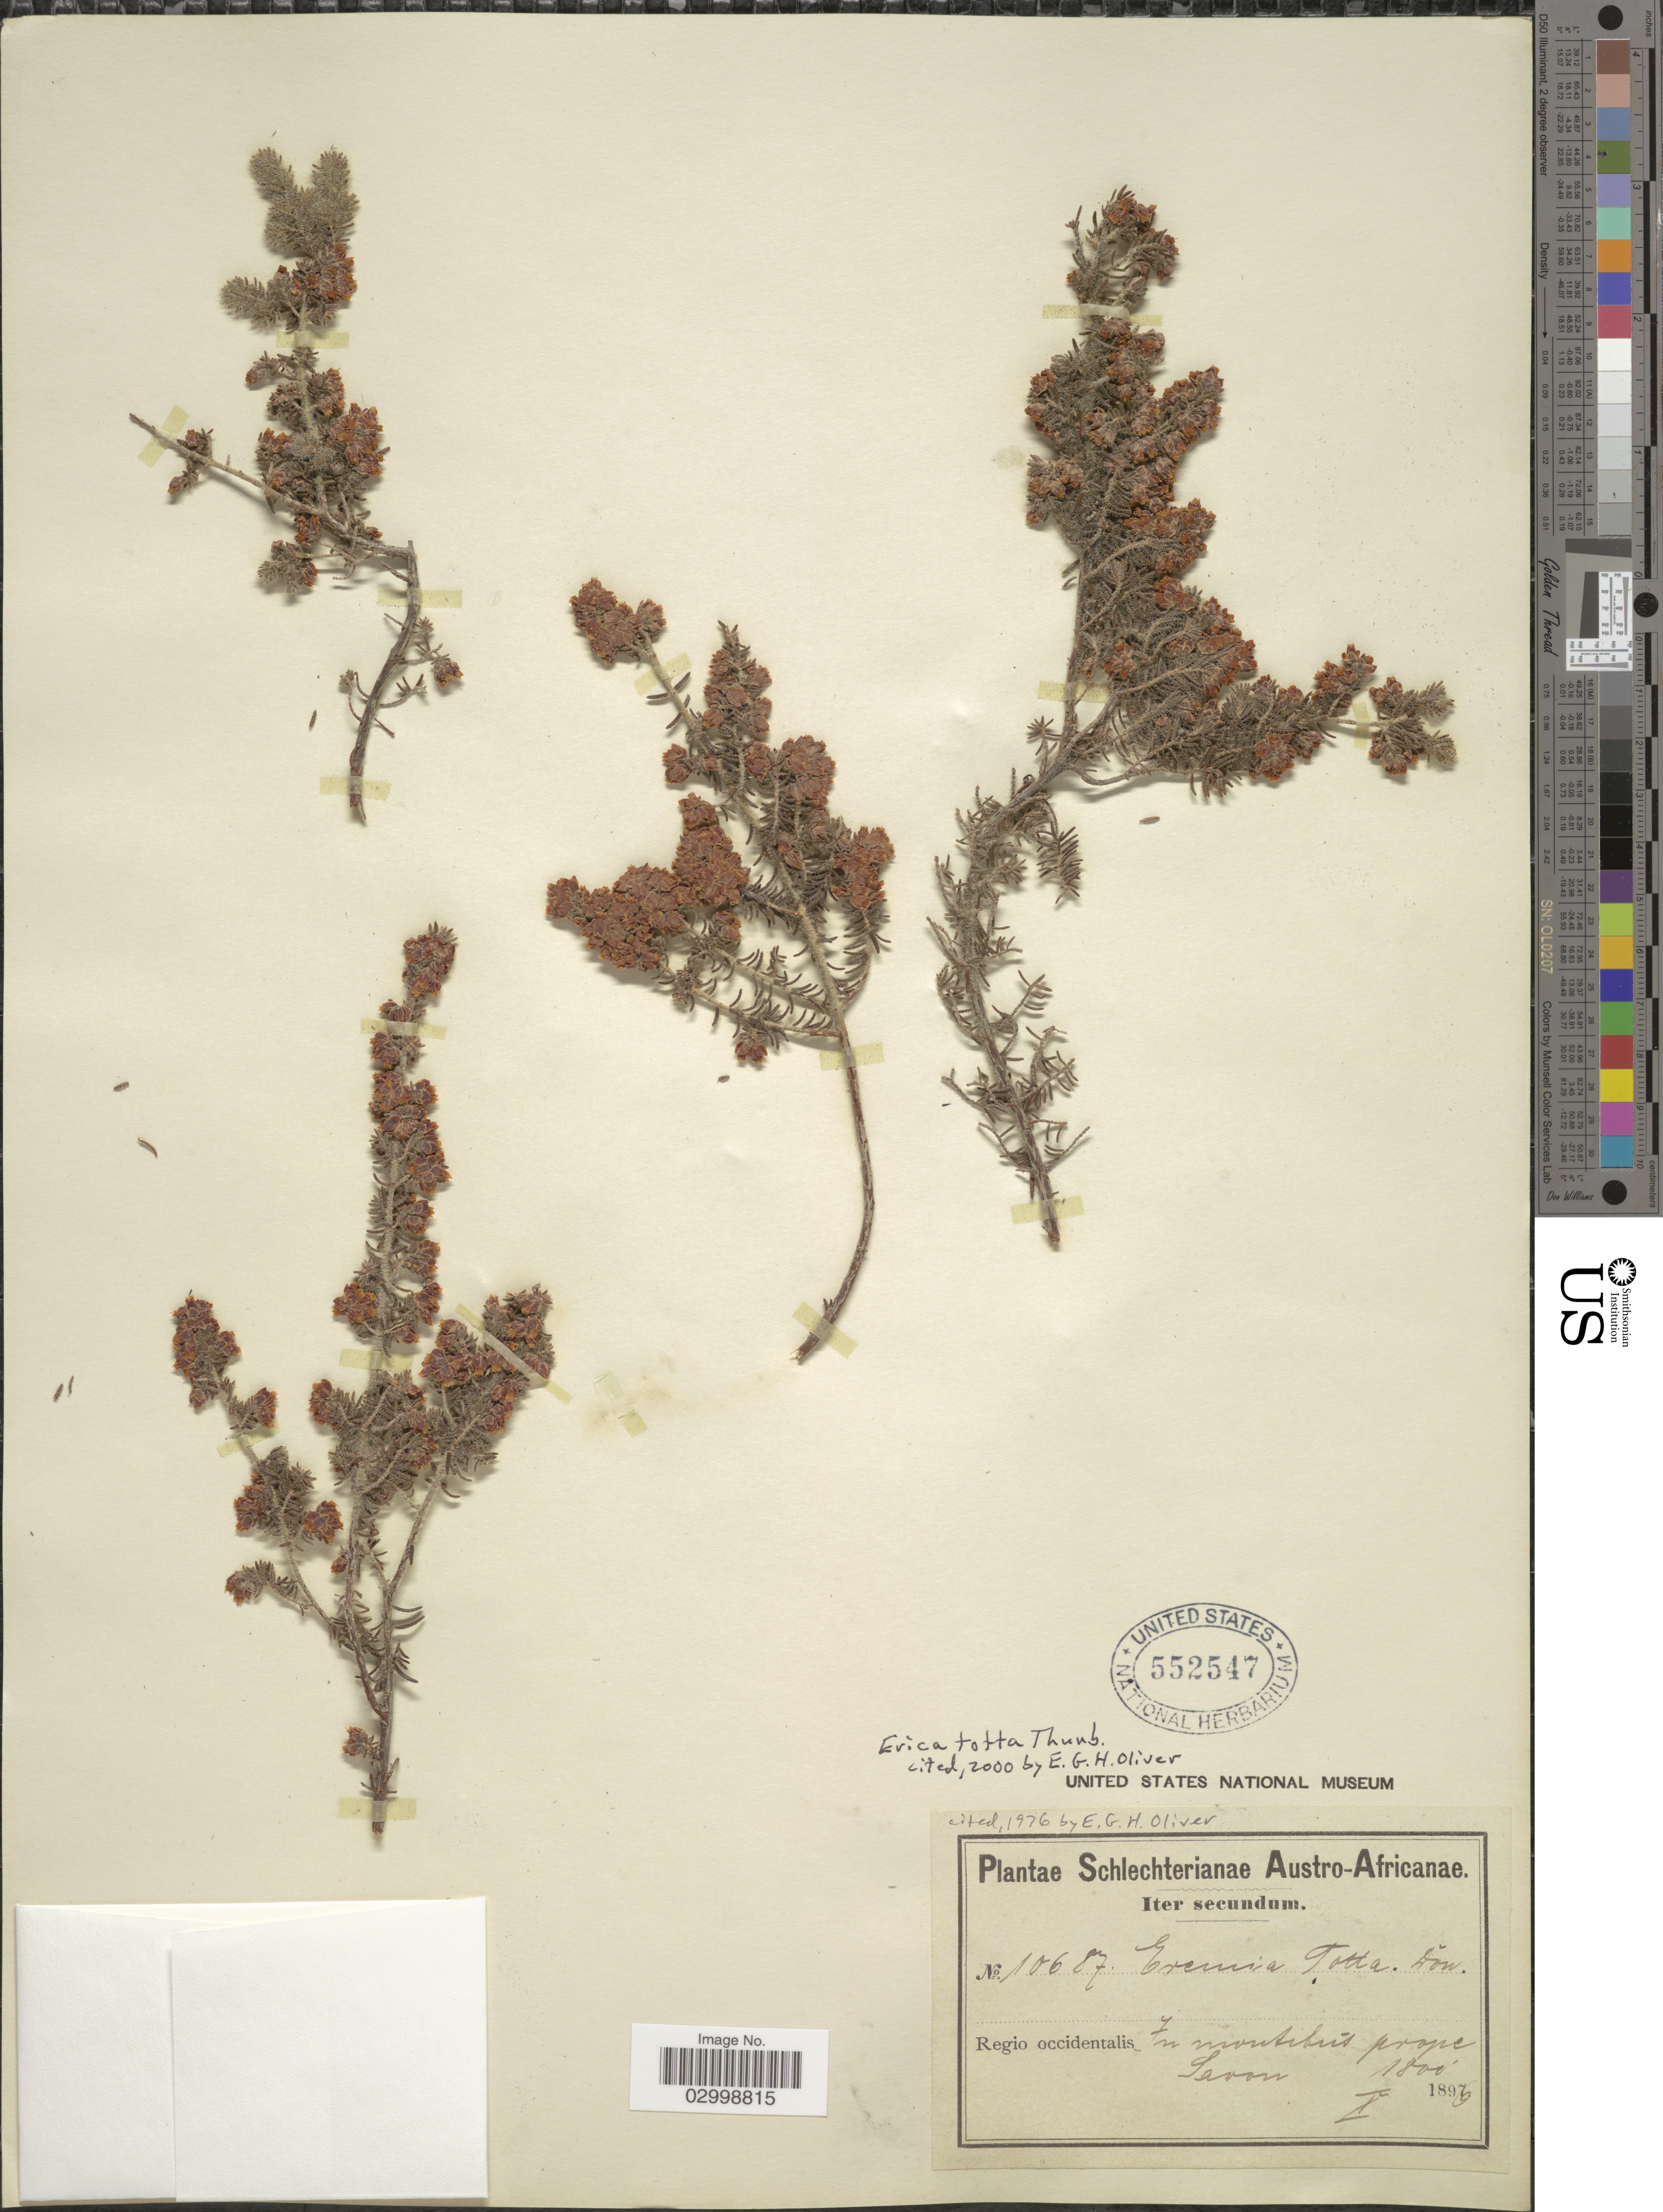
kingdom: Plantae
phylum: Tracheophyta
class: Magnoliopsida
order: Ericales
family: Ericaceae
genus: Erica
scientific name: Erica totta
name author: Thunb.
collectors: Schlechter, --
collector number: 10687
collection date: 1896-10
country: South Africa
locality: Austro-Africanae. regio occidentalis. In montibus prope Saron.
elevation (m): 549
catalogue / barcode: US 552547